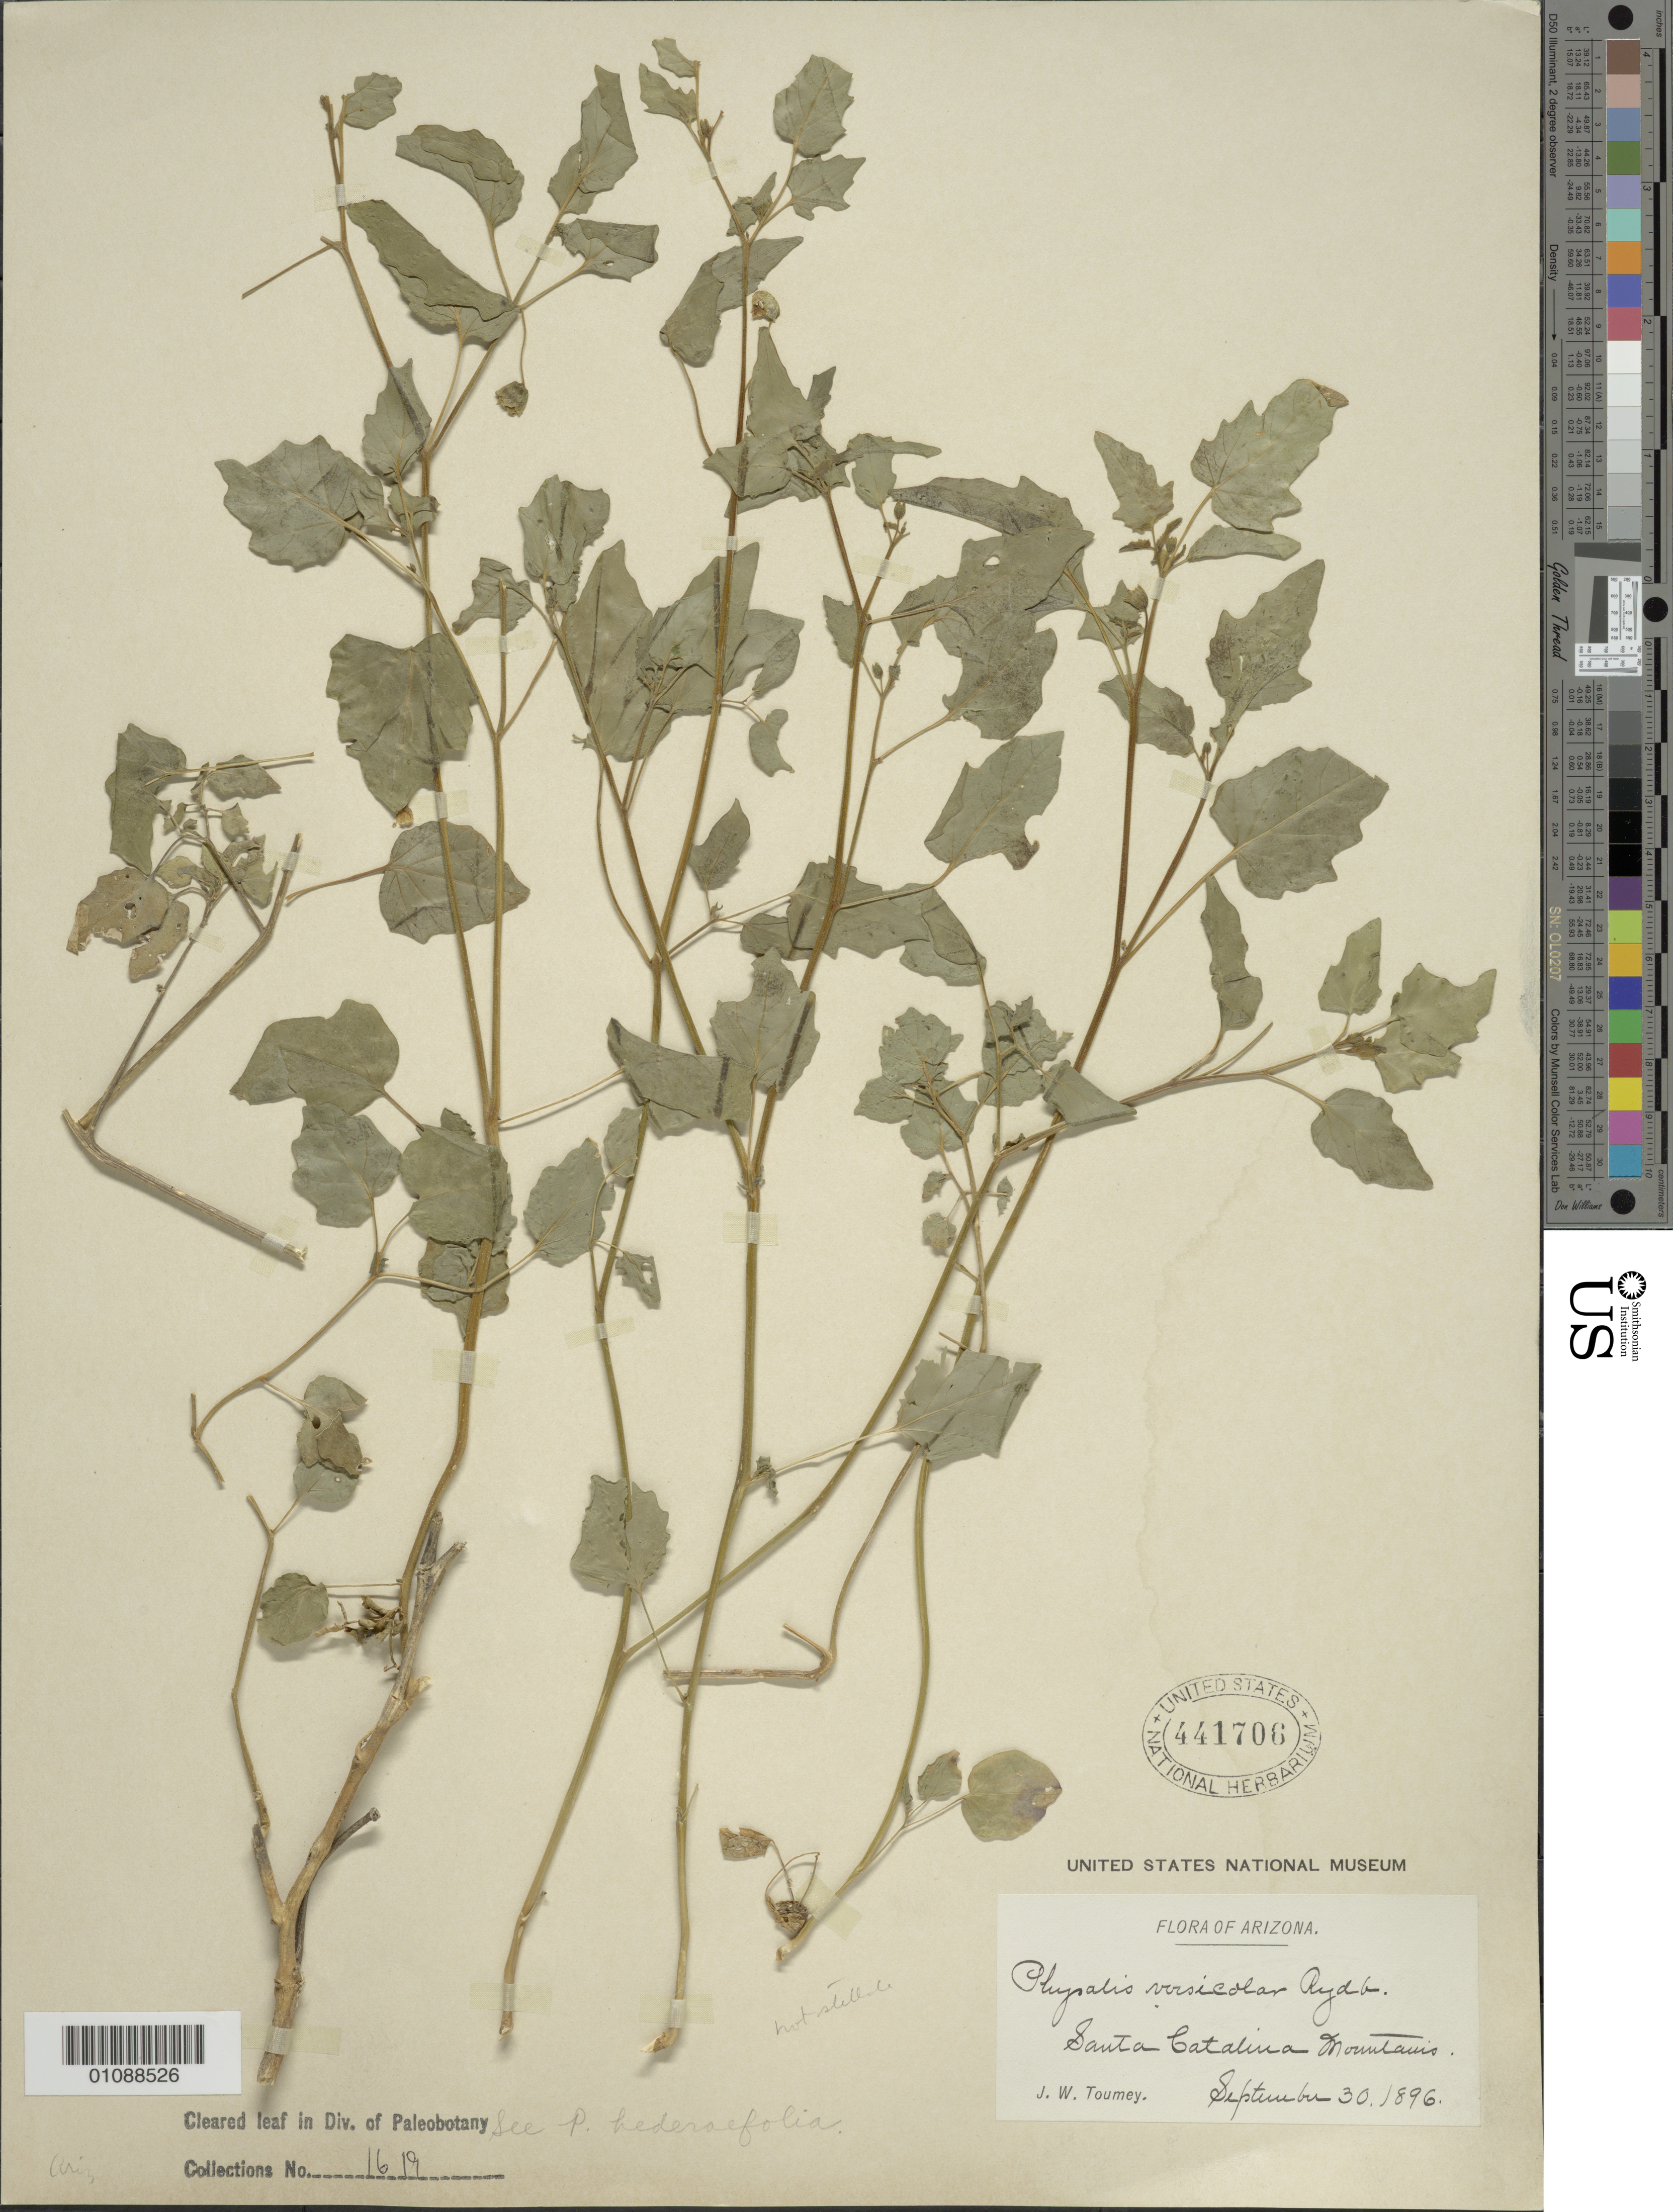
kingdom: Plantae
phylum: Tracheophyta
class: Magnoliopsida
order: Solanales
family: Solanaceae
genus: Physalis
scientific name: Physalis hederifolia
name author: A. Gray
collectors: J. W. Toumey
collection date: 1896-09-30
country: United States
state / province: Arizona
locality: Santa Catalina Mountains.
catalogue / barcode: US 441706